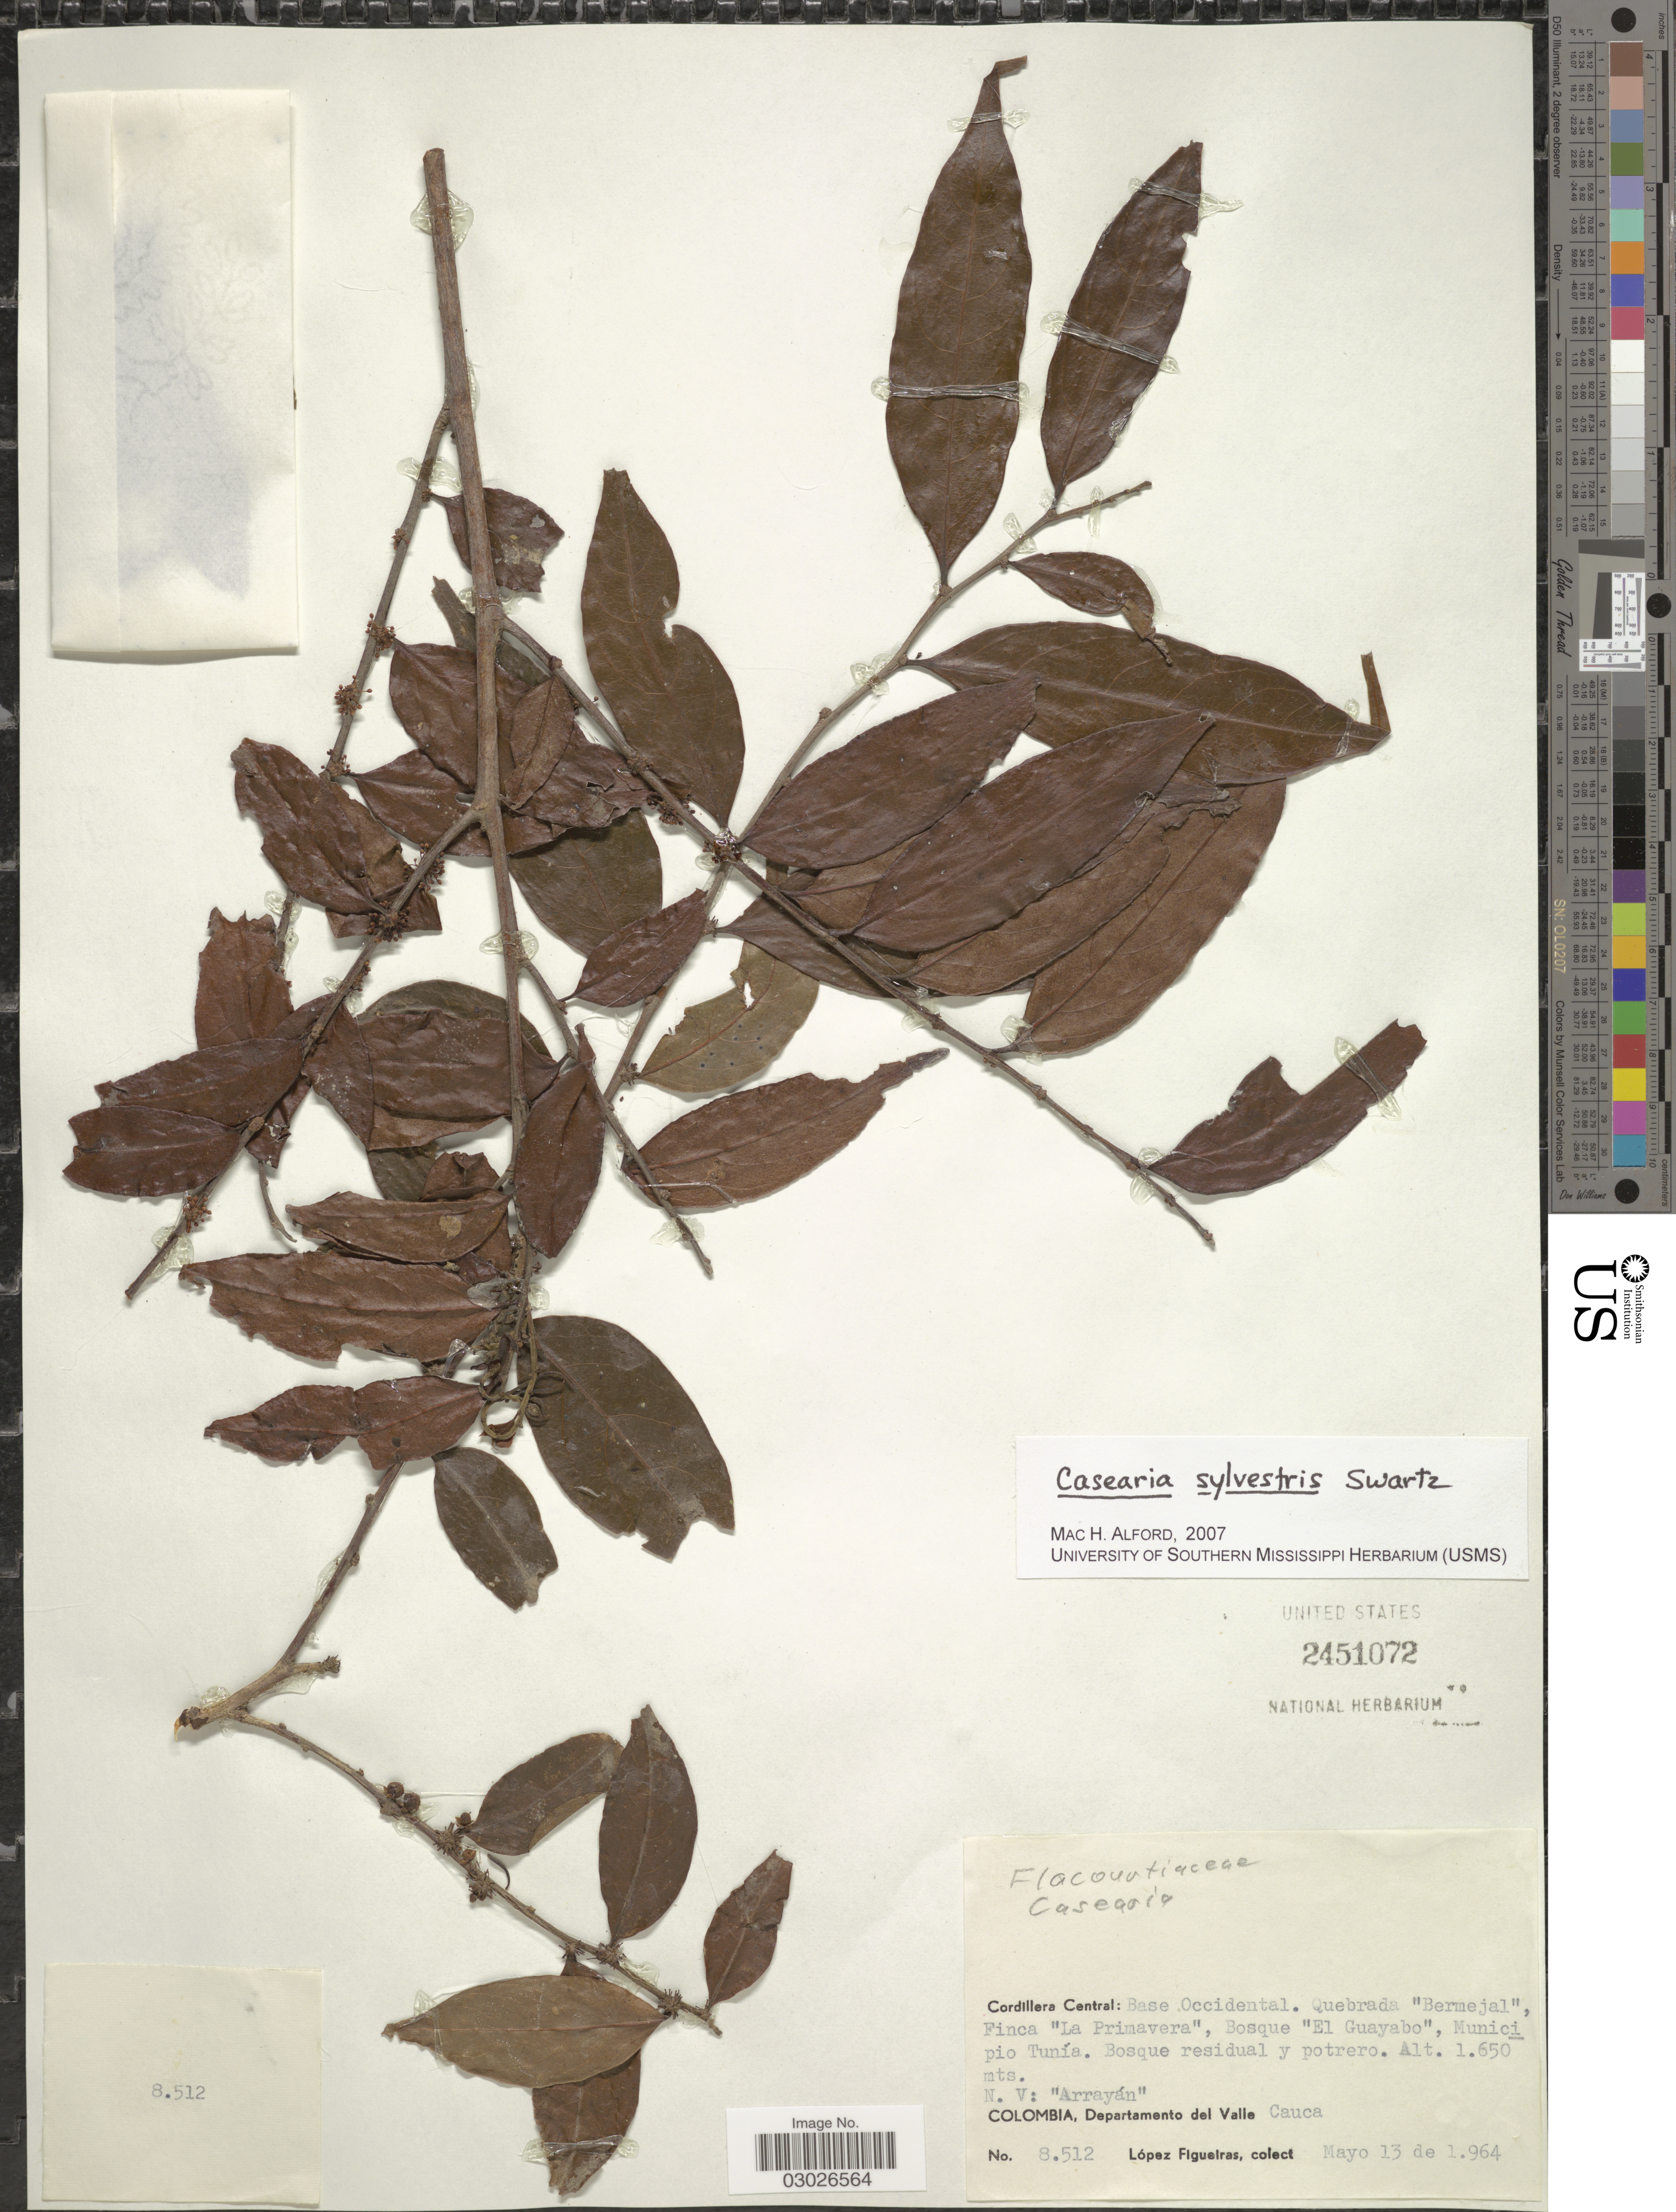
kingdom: Plantae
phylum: Tracheophyta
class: Magnoliopsida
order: Malpighiales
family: Salicaceae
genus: Casearia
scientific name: Casearia sylvestris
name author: Sw.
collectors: M. López Figueiras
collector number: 8512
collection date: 1964-05-13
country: Colombia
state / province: Valle del Cauca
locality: Departamento del Valle, Cauca, Cordillera Central: Base Occidental, Quebrada "Bermejal", pio Tunía.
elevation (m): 1650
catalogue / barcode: US 2451072